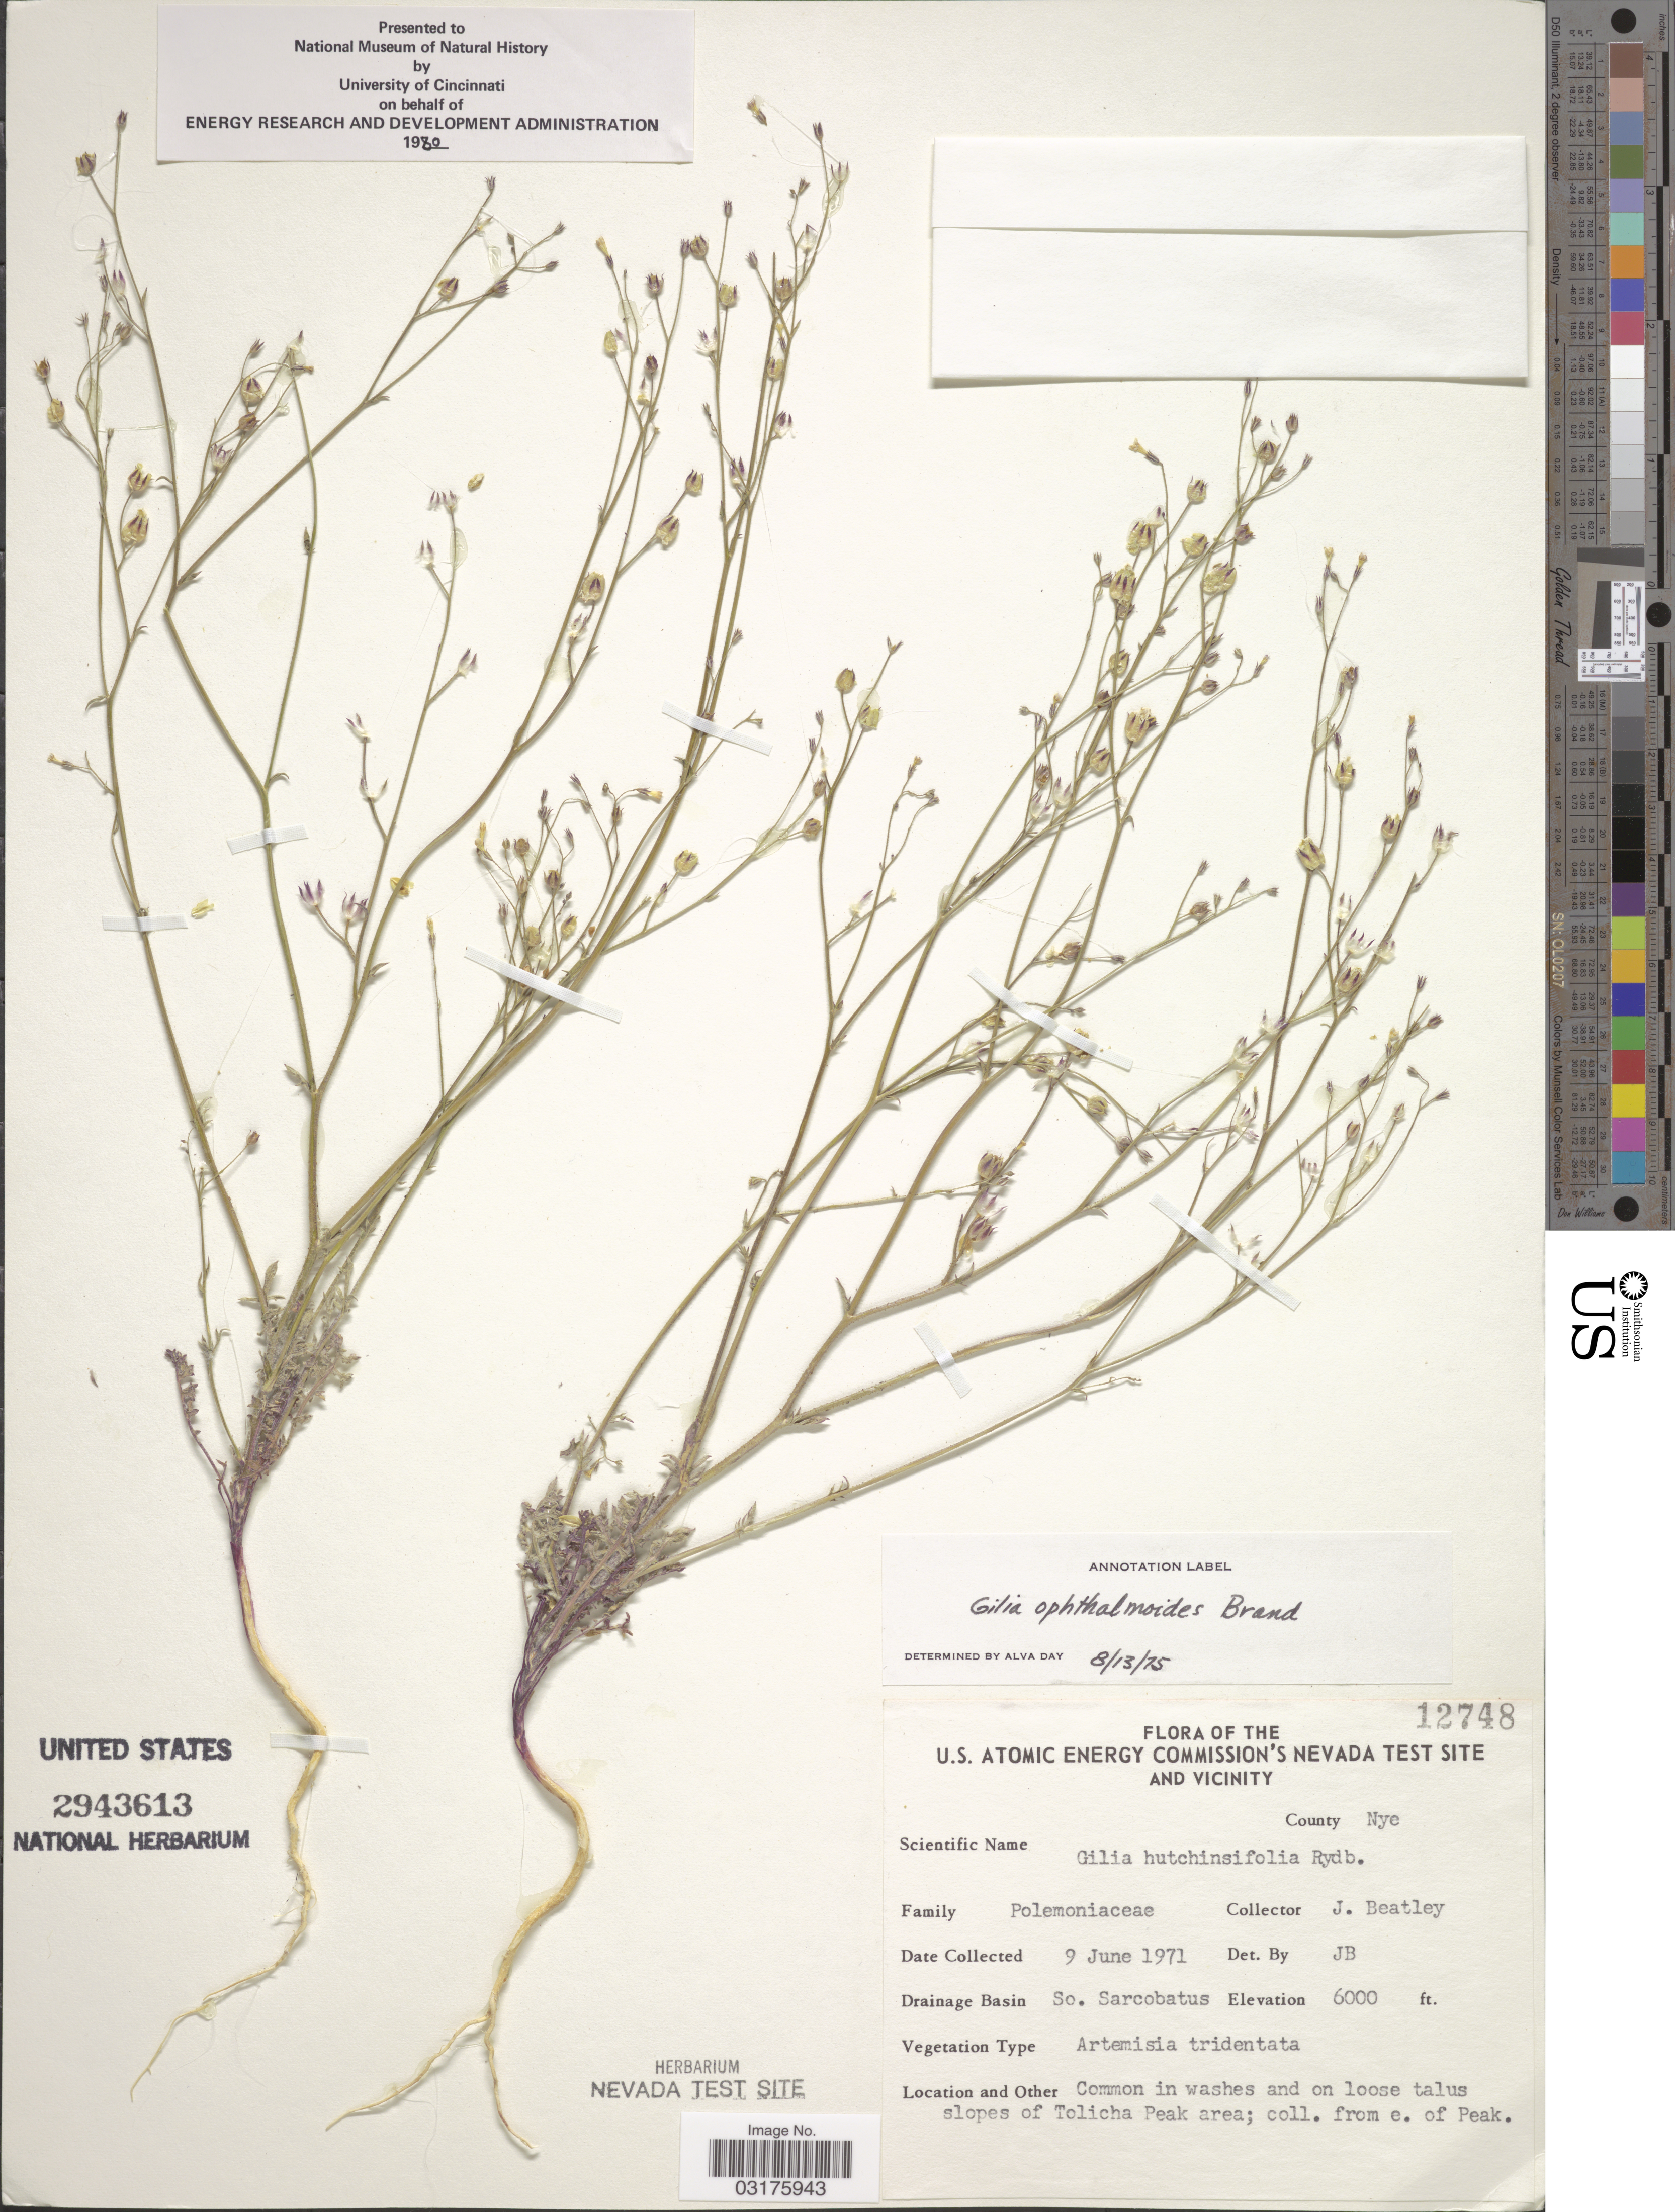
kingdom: Plantae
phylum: Tracheophyta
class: Magnoliopsida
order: Ericales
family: Polemoniaceae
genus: Gilia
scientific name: Gilia ophthalmoides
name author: Brand in Engl.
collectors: J. C. Beatley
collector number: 12748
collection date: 1971-06-09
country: United States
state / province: Nevada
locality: U.S. Atomic Energy Commission's Nevada Test Site and Vicinity, County Nye, Drainage Basin So. Sarcobatus, Common in washes and on loose talus slopes of Tolicha Peak area; coll. from e. of Peak.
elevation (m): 1829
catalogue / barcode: US 2943613